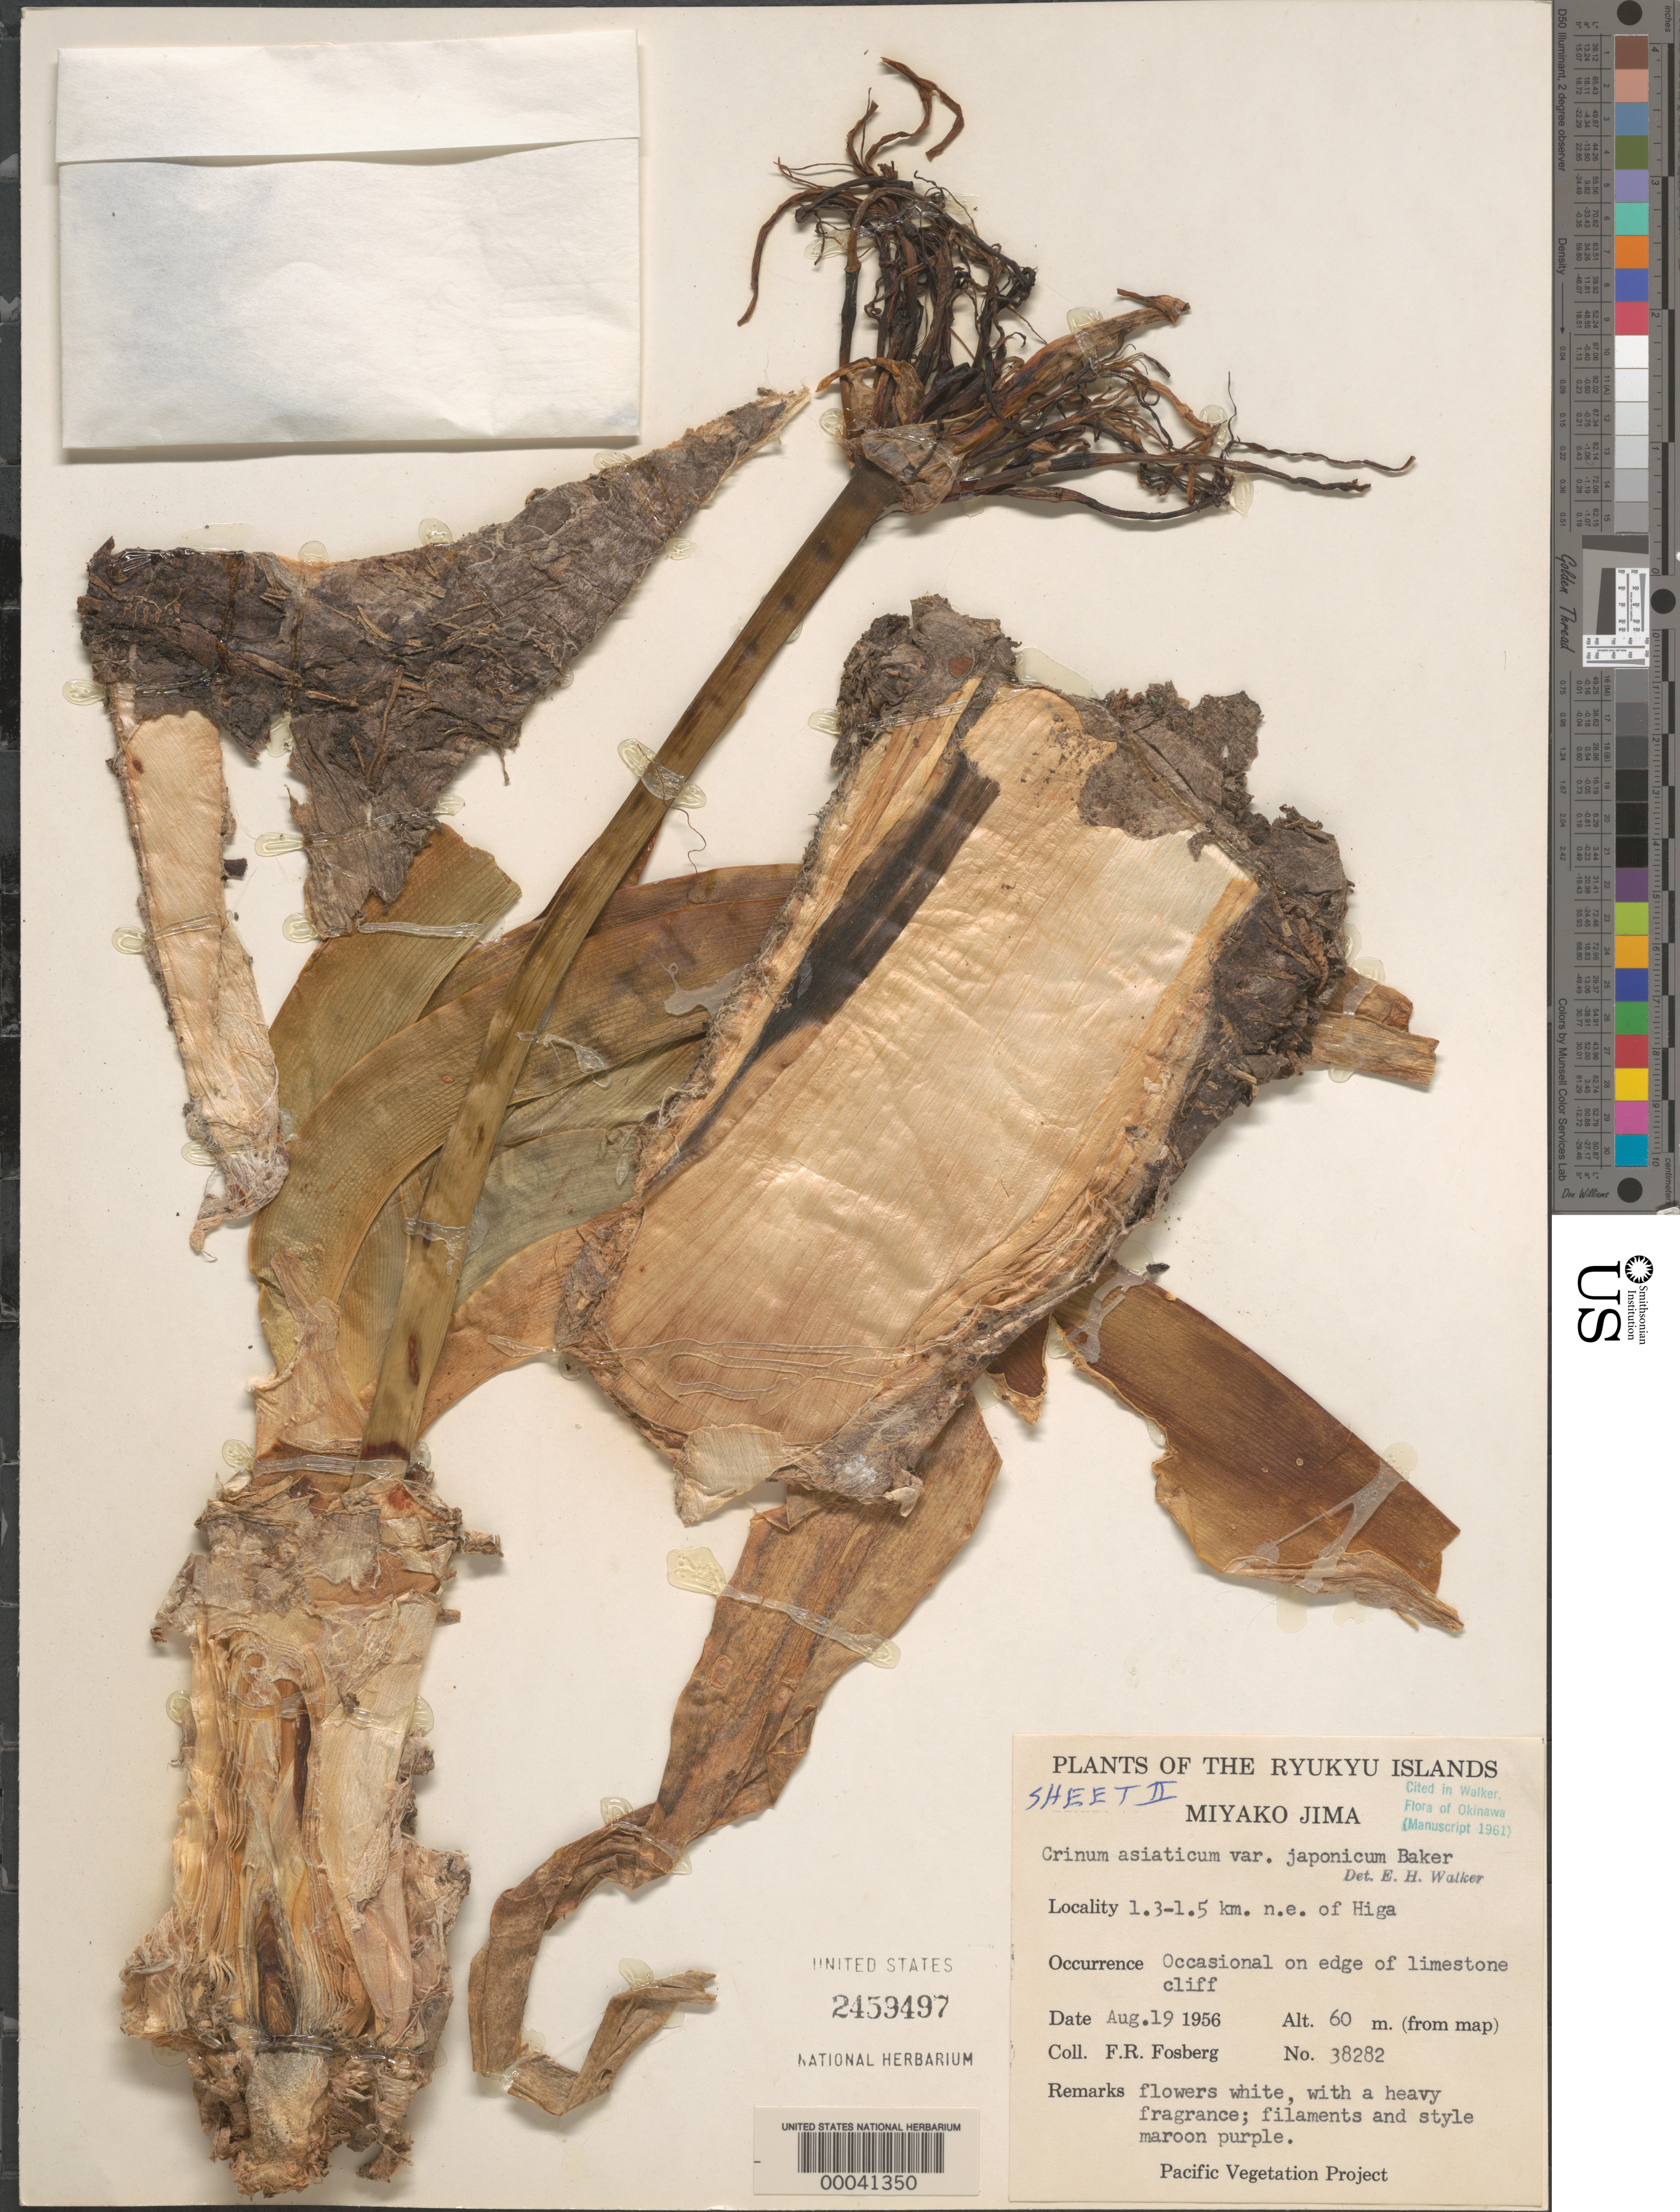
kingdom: Plantae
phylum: Tracheophyta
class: Liliopsida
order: Asparagales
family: Amaryllidaceae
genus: Crinum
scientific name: Crinum asiaticum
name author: L.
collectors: F. R. Fosberg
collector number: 38282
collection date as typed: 19 Aug 1956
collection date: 1956-08-19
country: Japan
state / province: Okinawa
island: Miyako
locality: Miyako jima, 1.5 km ne of higa, (okinawa) [Sakishima Is.]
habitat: Edge of limestone cliff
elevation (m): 60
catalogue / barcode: US 2459497